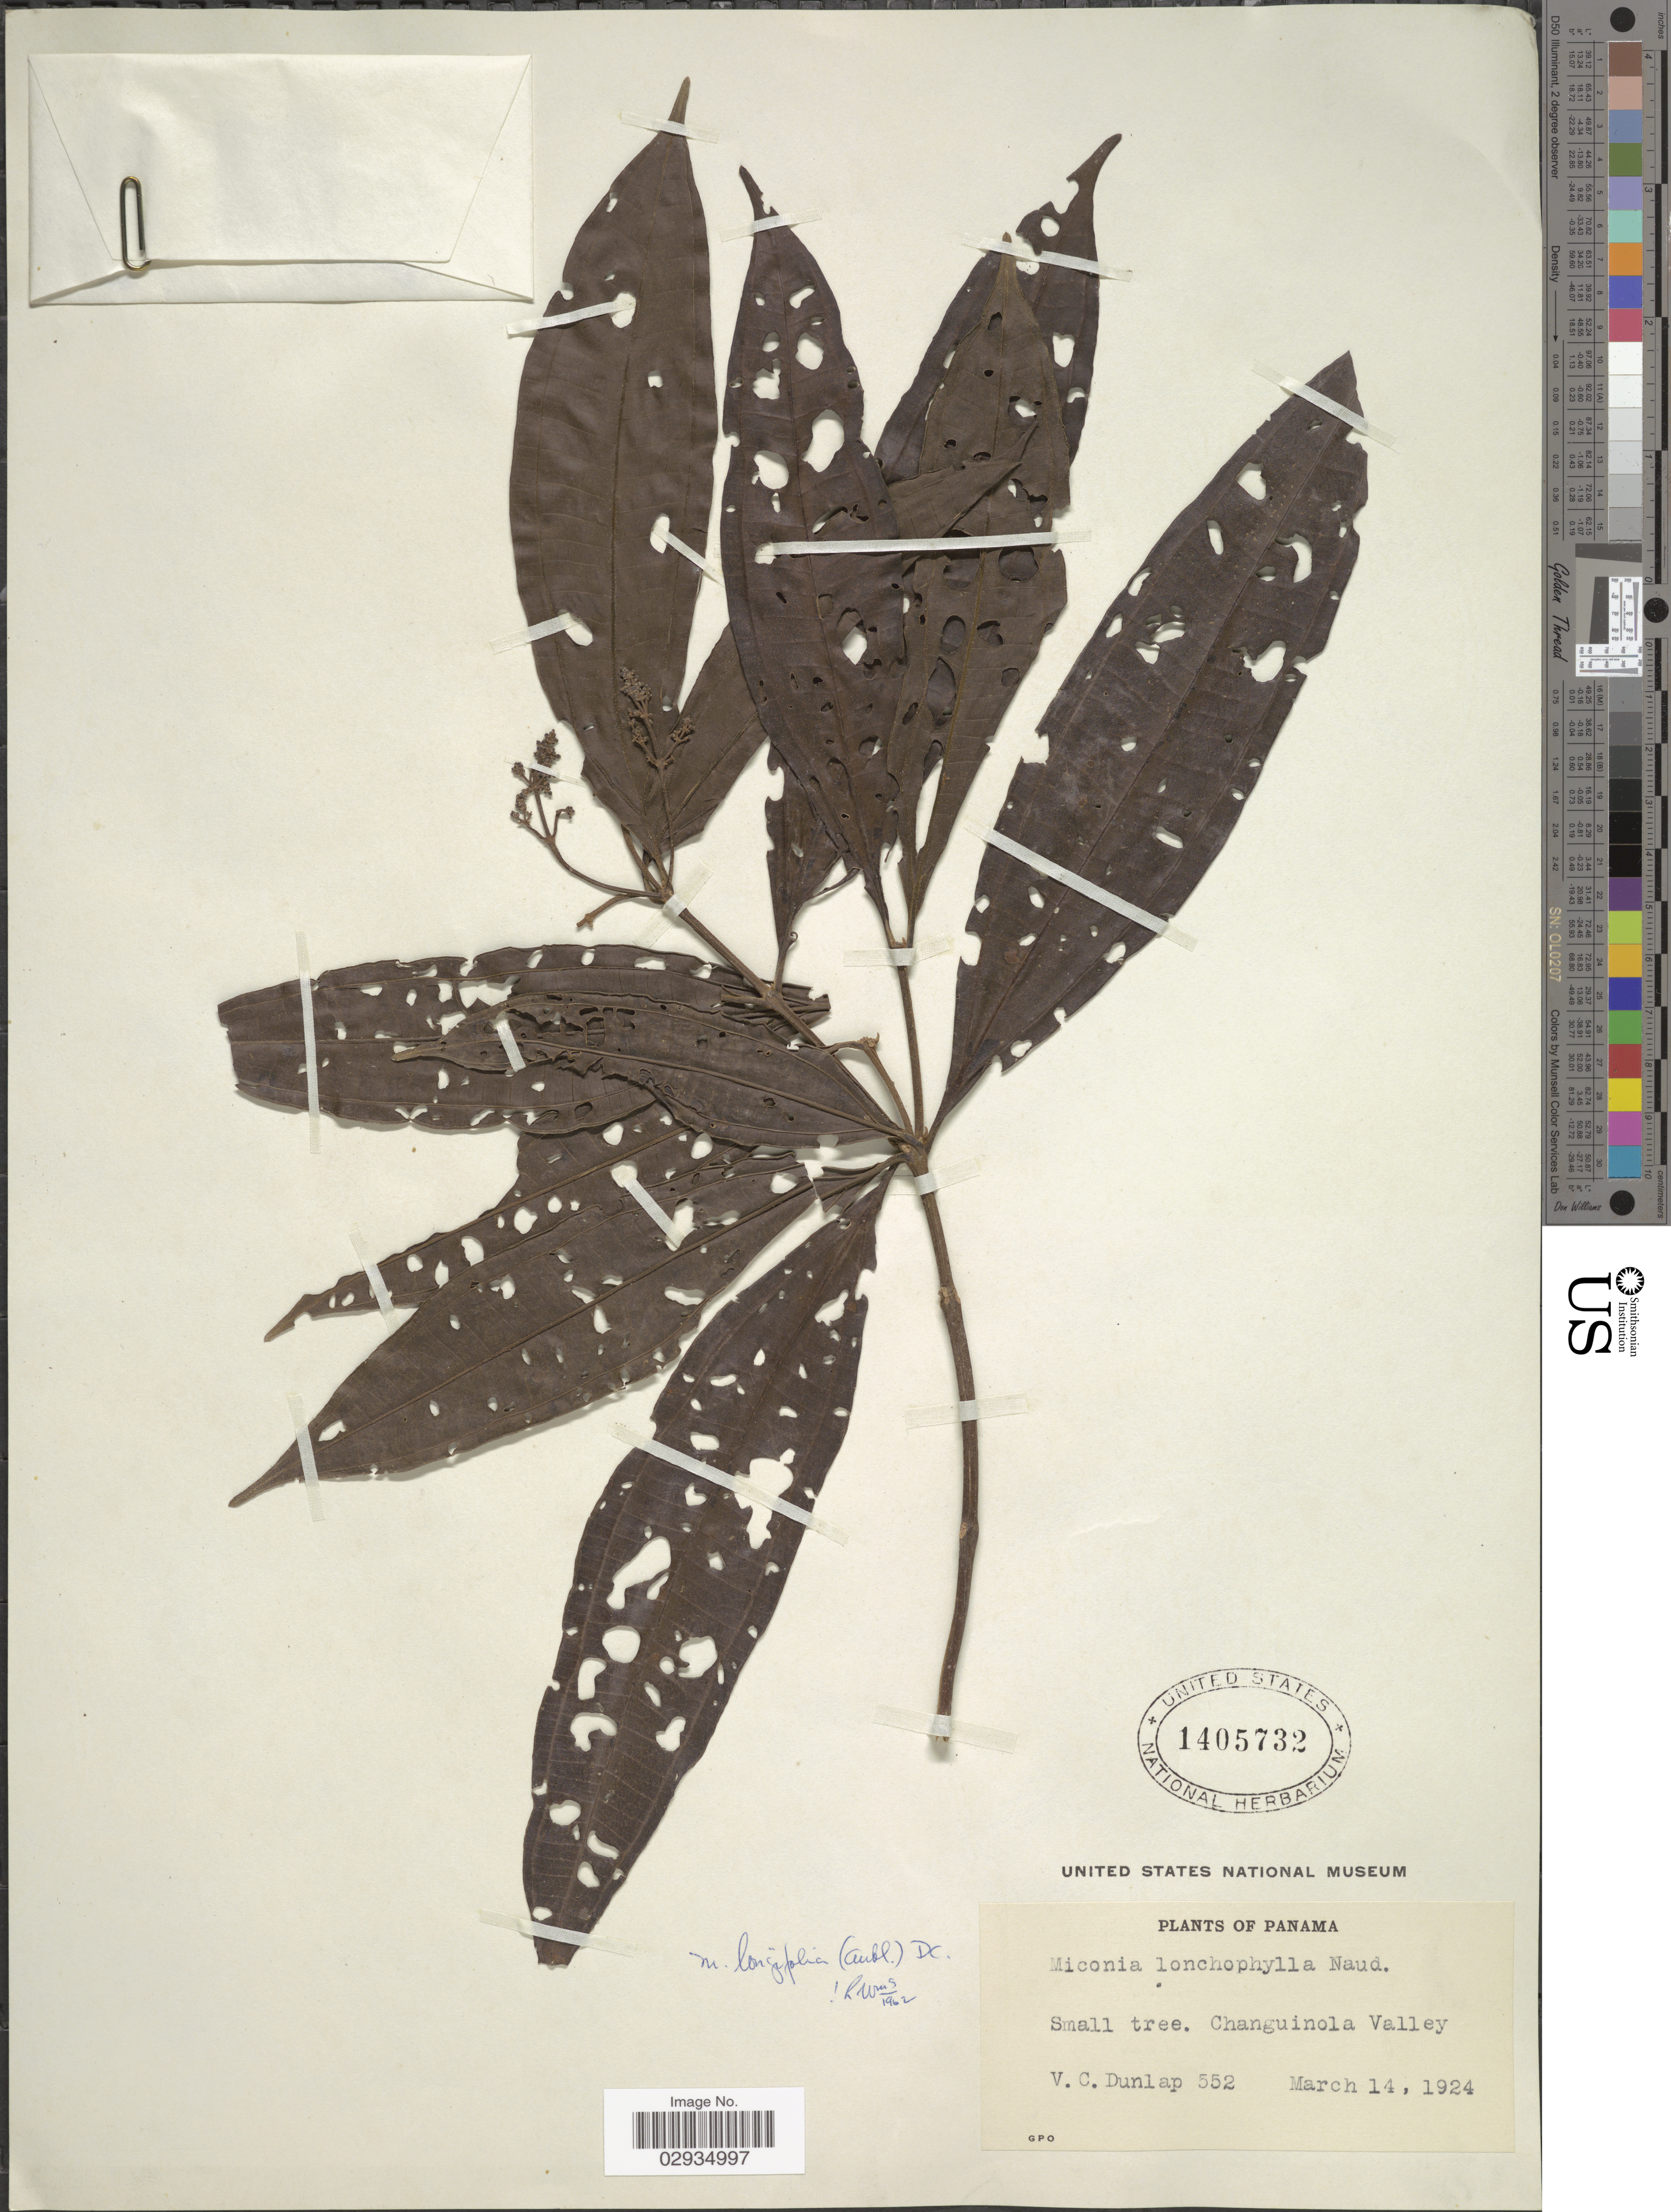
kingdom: Plantae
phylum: Tracheophyta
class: Magnoliopsida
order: Myrtales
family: Melastomataceae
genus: Miconia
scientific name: Miconia longifolia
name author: (Aubl.) DC.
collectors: V. C. Dunlap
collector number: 552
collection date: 1924-03-14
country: Panama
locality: Changuinola Valley.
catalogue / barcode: US 1405732